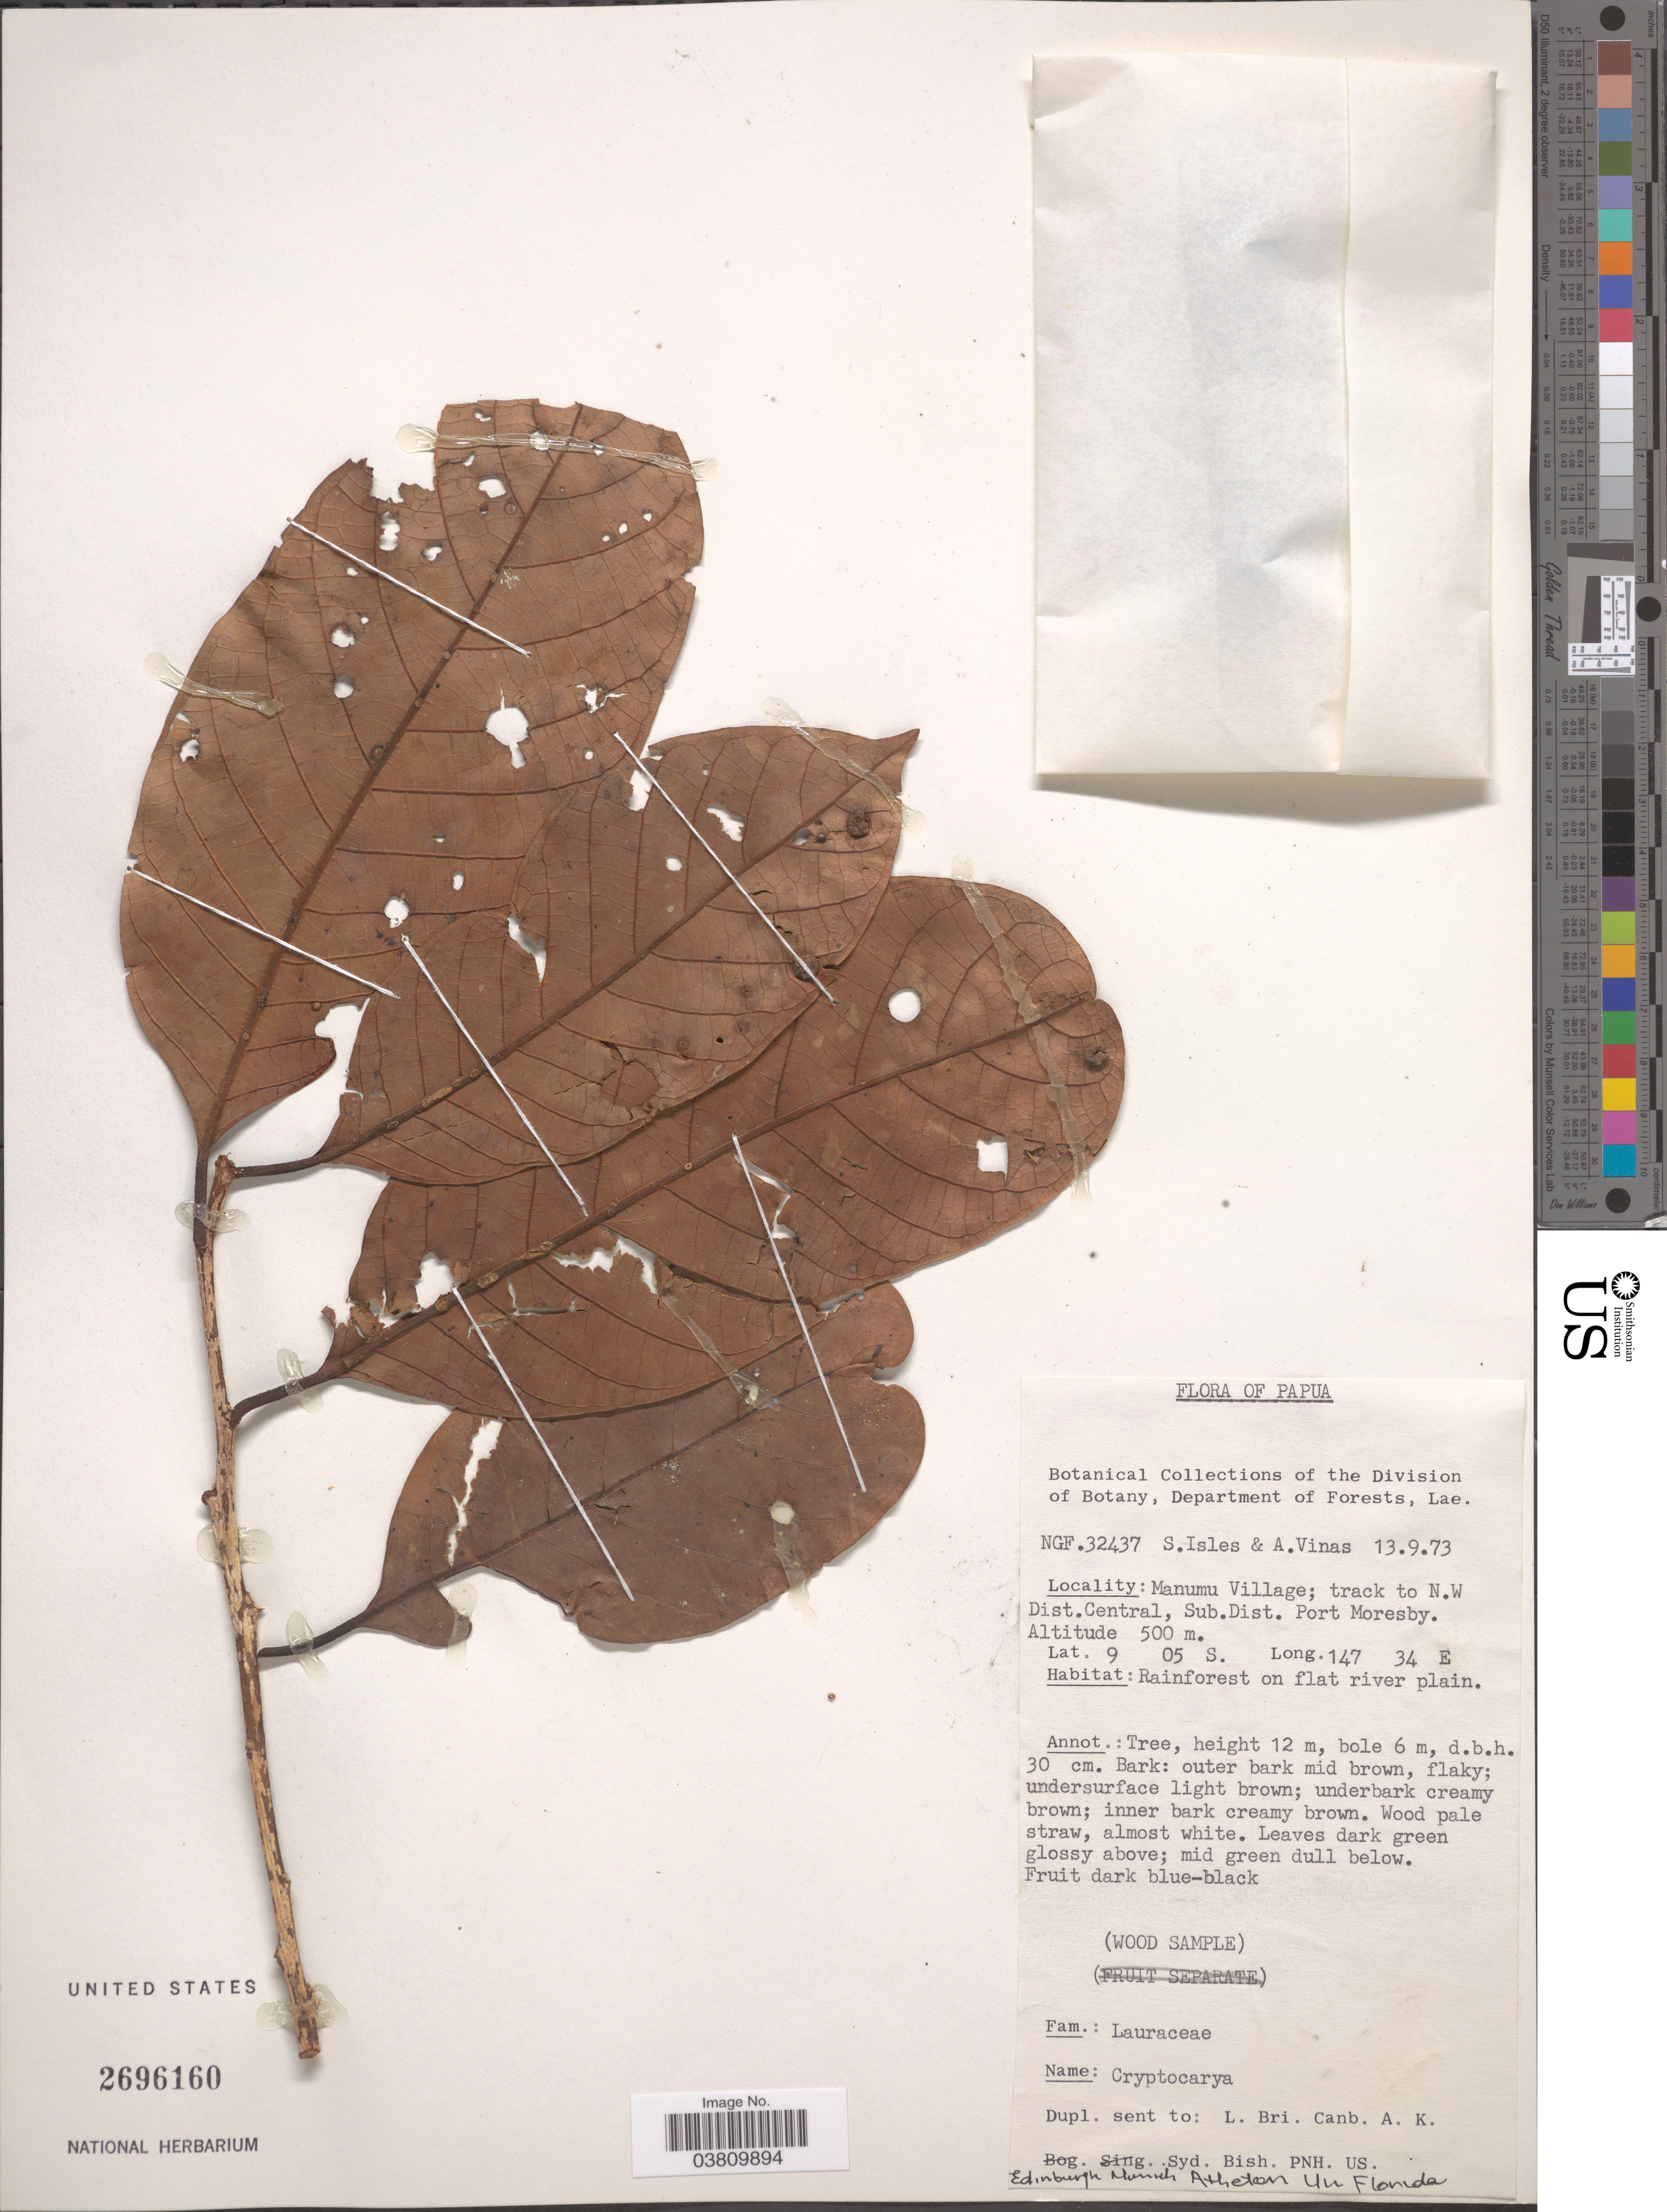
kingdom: Plantae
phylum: Tracheophyta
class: Magnoliopsida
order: Laurales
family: Lauraceae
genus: Cryptocarya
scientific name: Cryptocarya sp.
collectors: S. Isles & A. Vinas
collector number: NGF 32437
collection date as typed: Transcribed d/m/y: 13/9/73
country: Papua New Guinea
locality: Manumu Village; track to N.W. Dist. Central, Sub.Dist. Port Moresby.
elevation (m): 500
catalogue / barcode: US 2696160